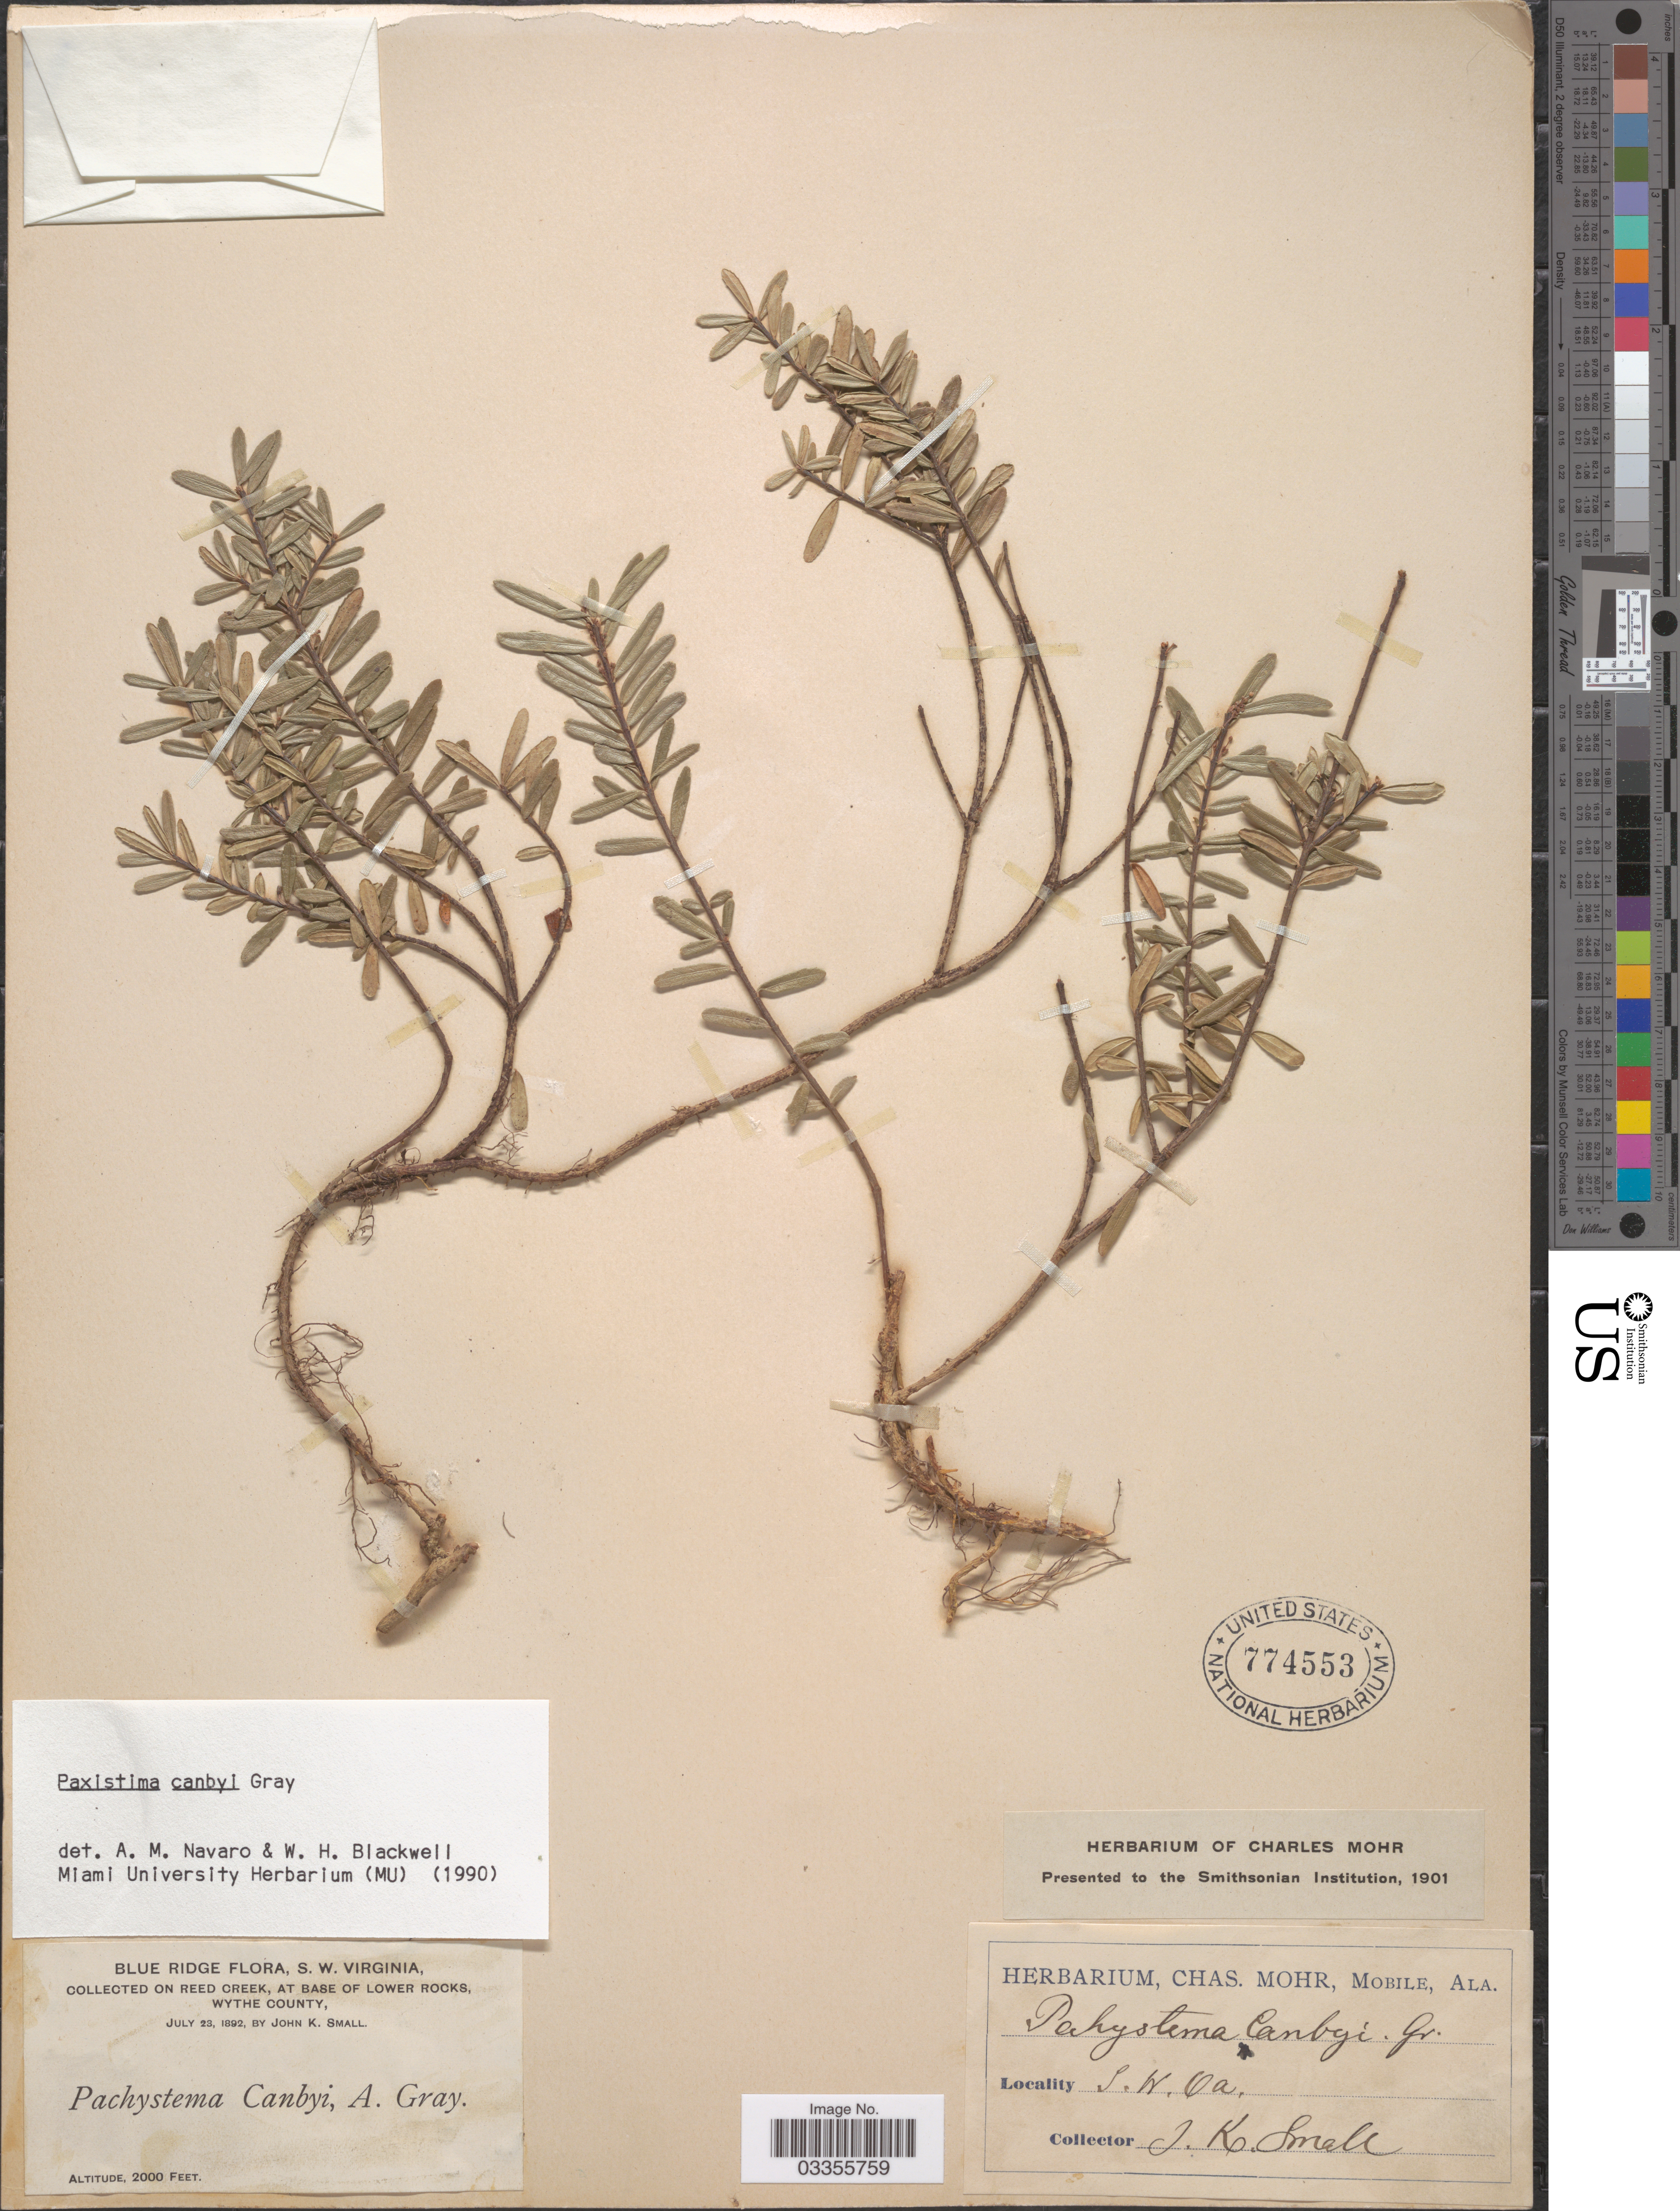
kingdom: Plantae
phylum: Tracheophyta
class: Magnoliopsida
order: Celastrales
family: Celastraceae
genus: Paxistima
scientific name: Paxistima canbyi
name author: A. Gray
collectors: J. K. Small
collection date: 1892-07-23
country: United States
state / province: Virginia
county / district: Wythe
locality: Blue Ridge, S. W. Virginia. On Reed Creek, at base of Lower Rocks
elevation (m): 610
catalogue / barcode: US 774553